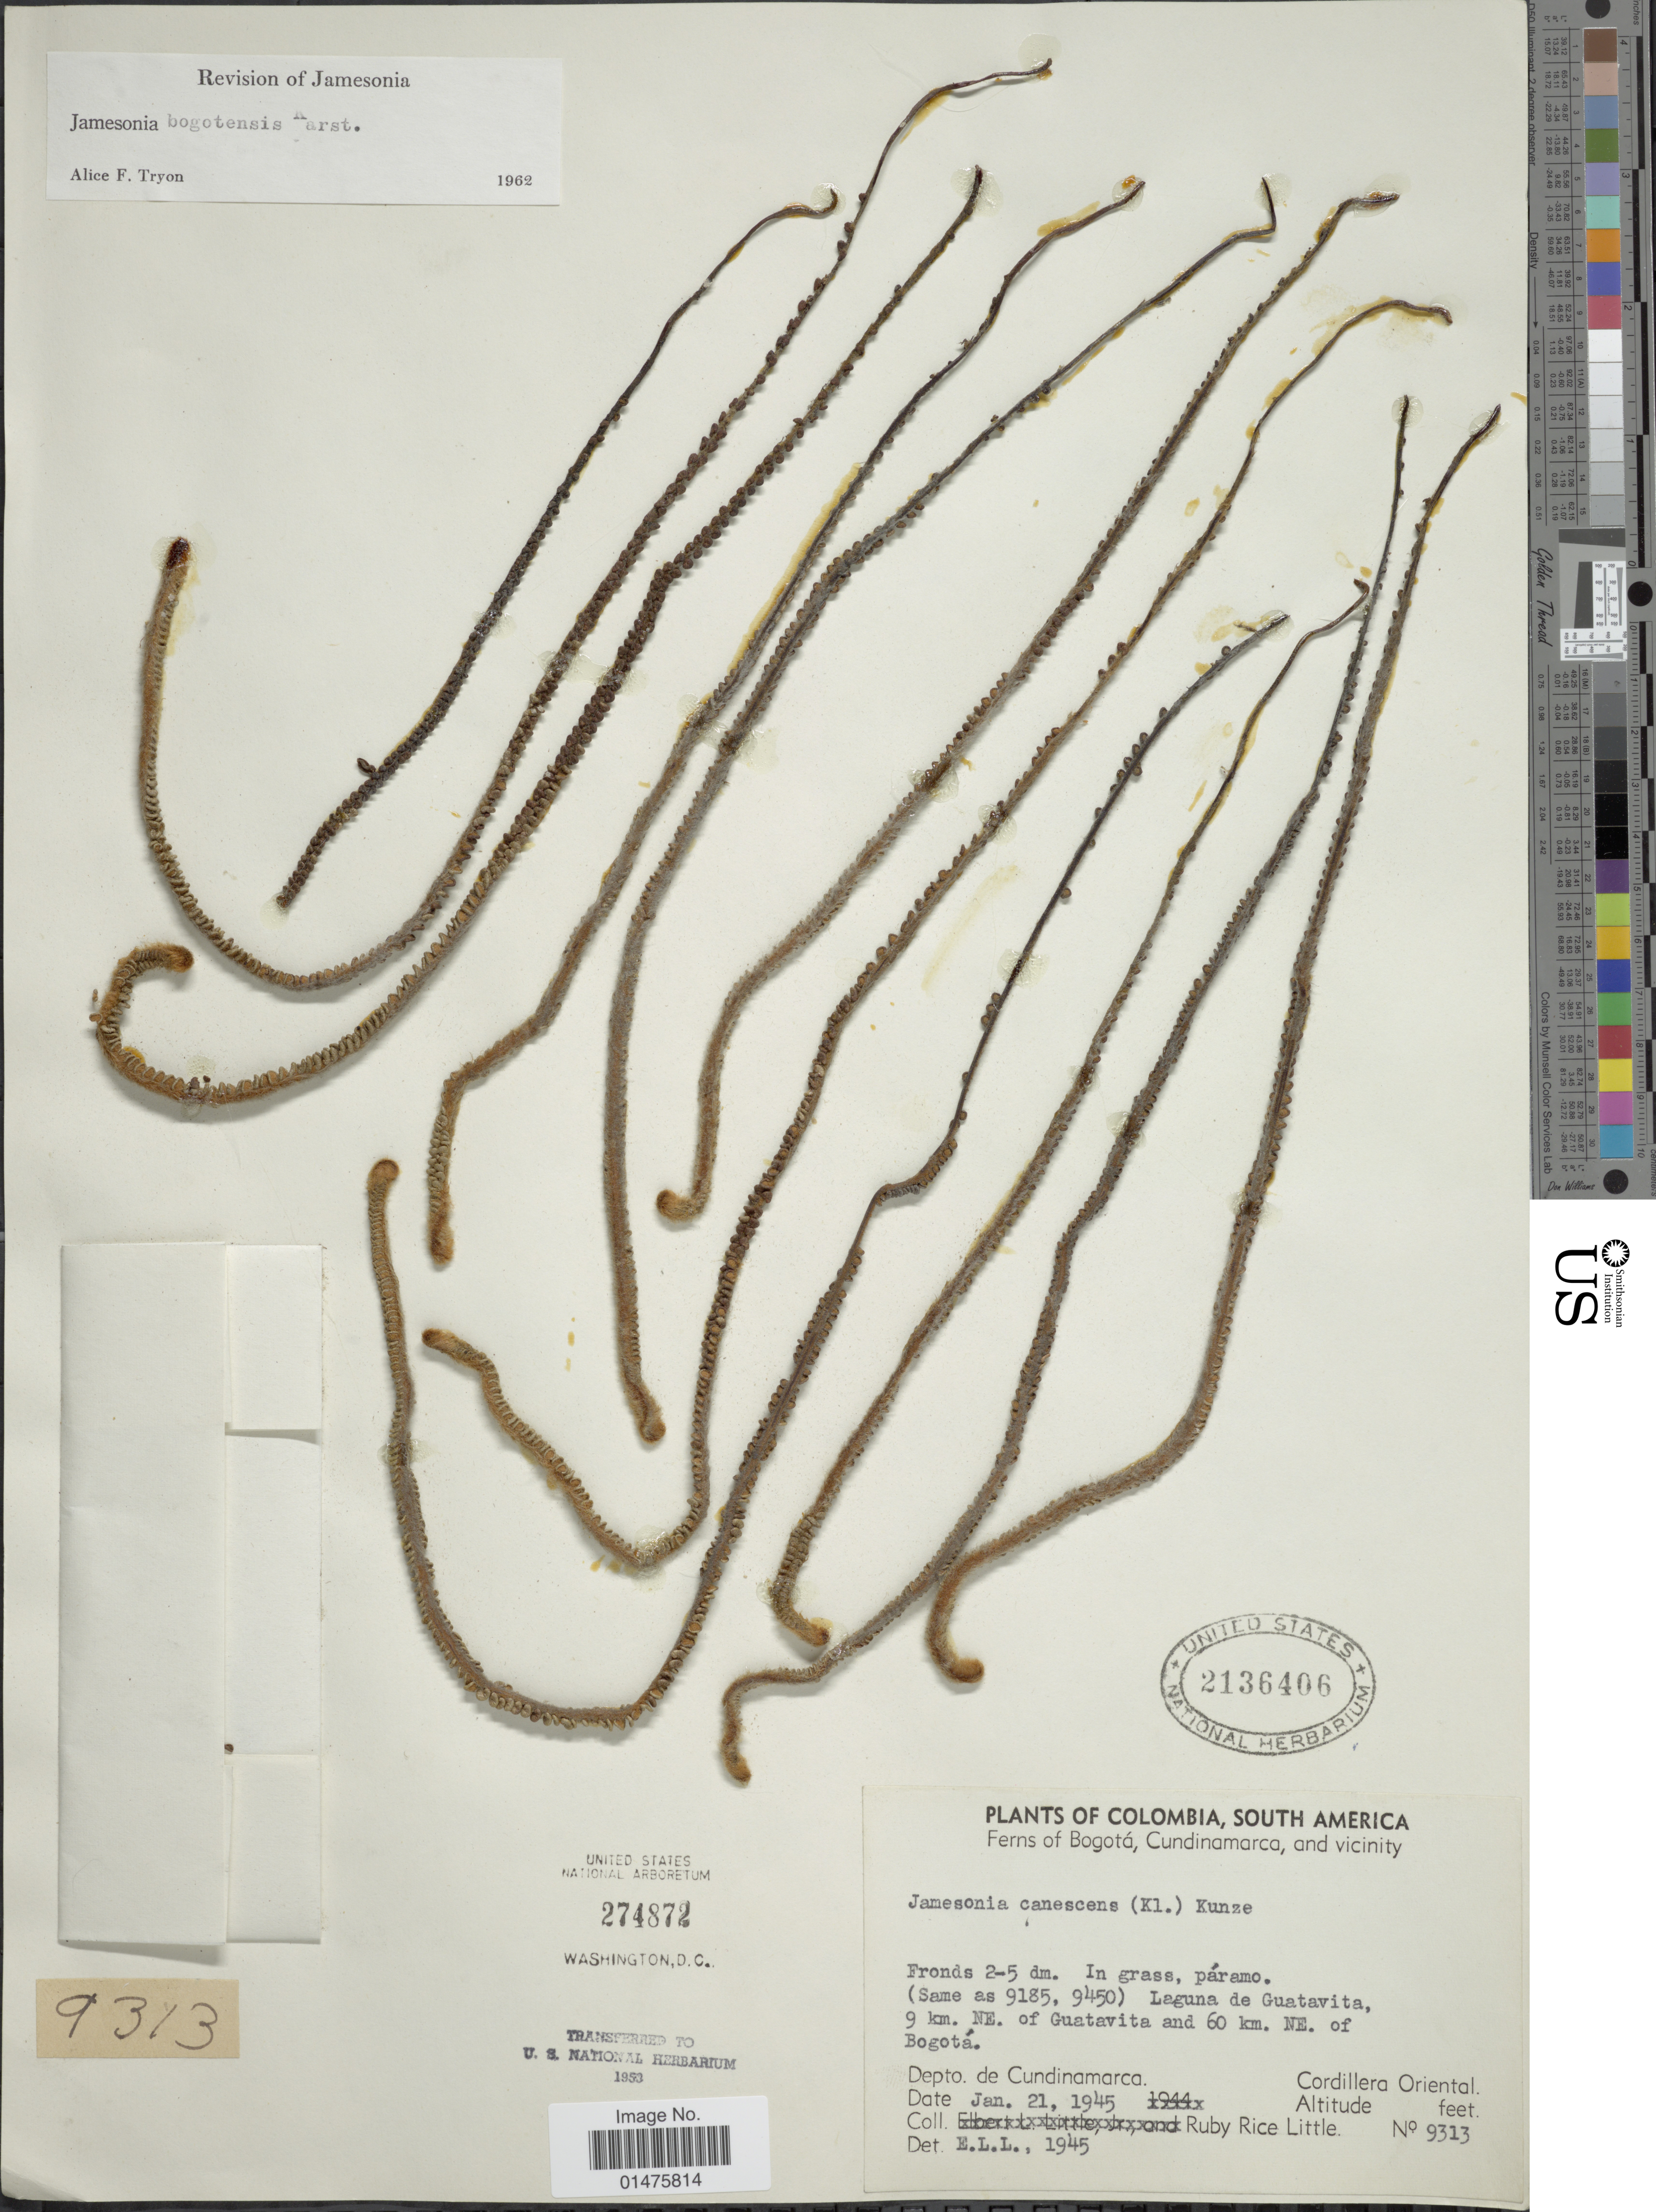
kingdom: Plantae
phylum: Tracheophyta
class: Polypodiopsida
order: Polypodiales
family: Pteridaceae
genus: Jamesonia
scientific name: Jamesonia bogotensis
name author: H. Karst.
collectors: R. R. Little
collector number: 9313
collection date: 1945-01-21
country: Colombia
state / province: Cundinamarca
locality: Ferns of Bogotá, and vicinity, In grass páramo (Same as 9185, 9450) Laguna de Guatavita, 9 km. NE of Guatavita and 60 km NE of Bogotá, Depto de Cunidnamarca, Cordillera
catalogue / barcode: US 2136406